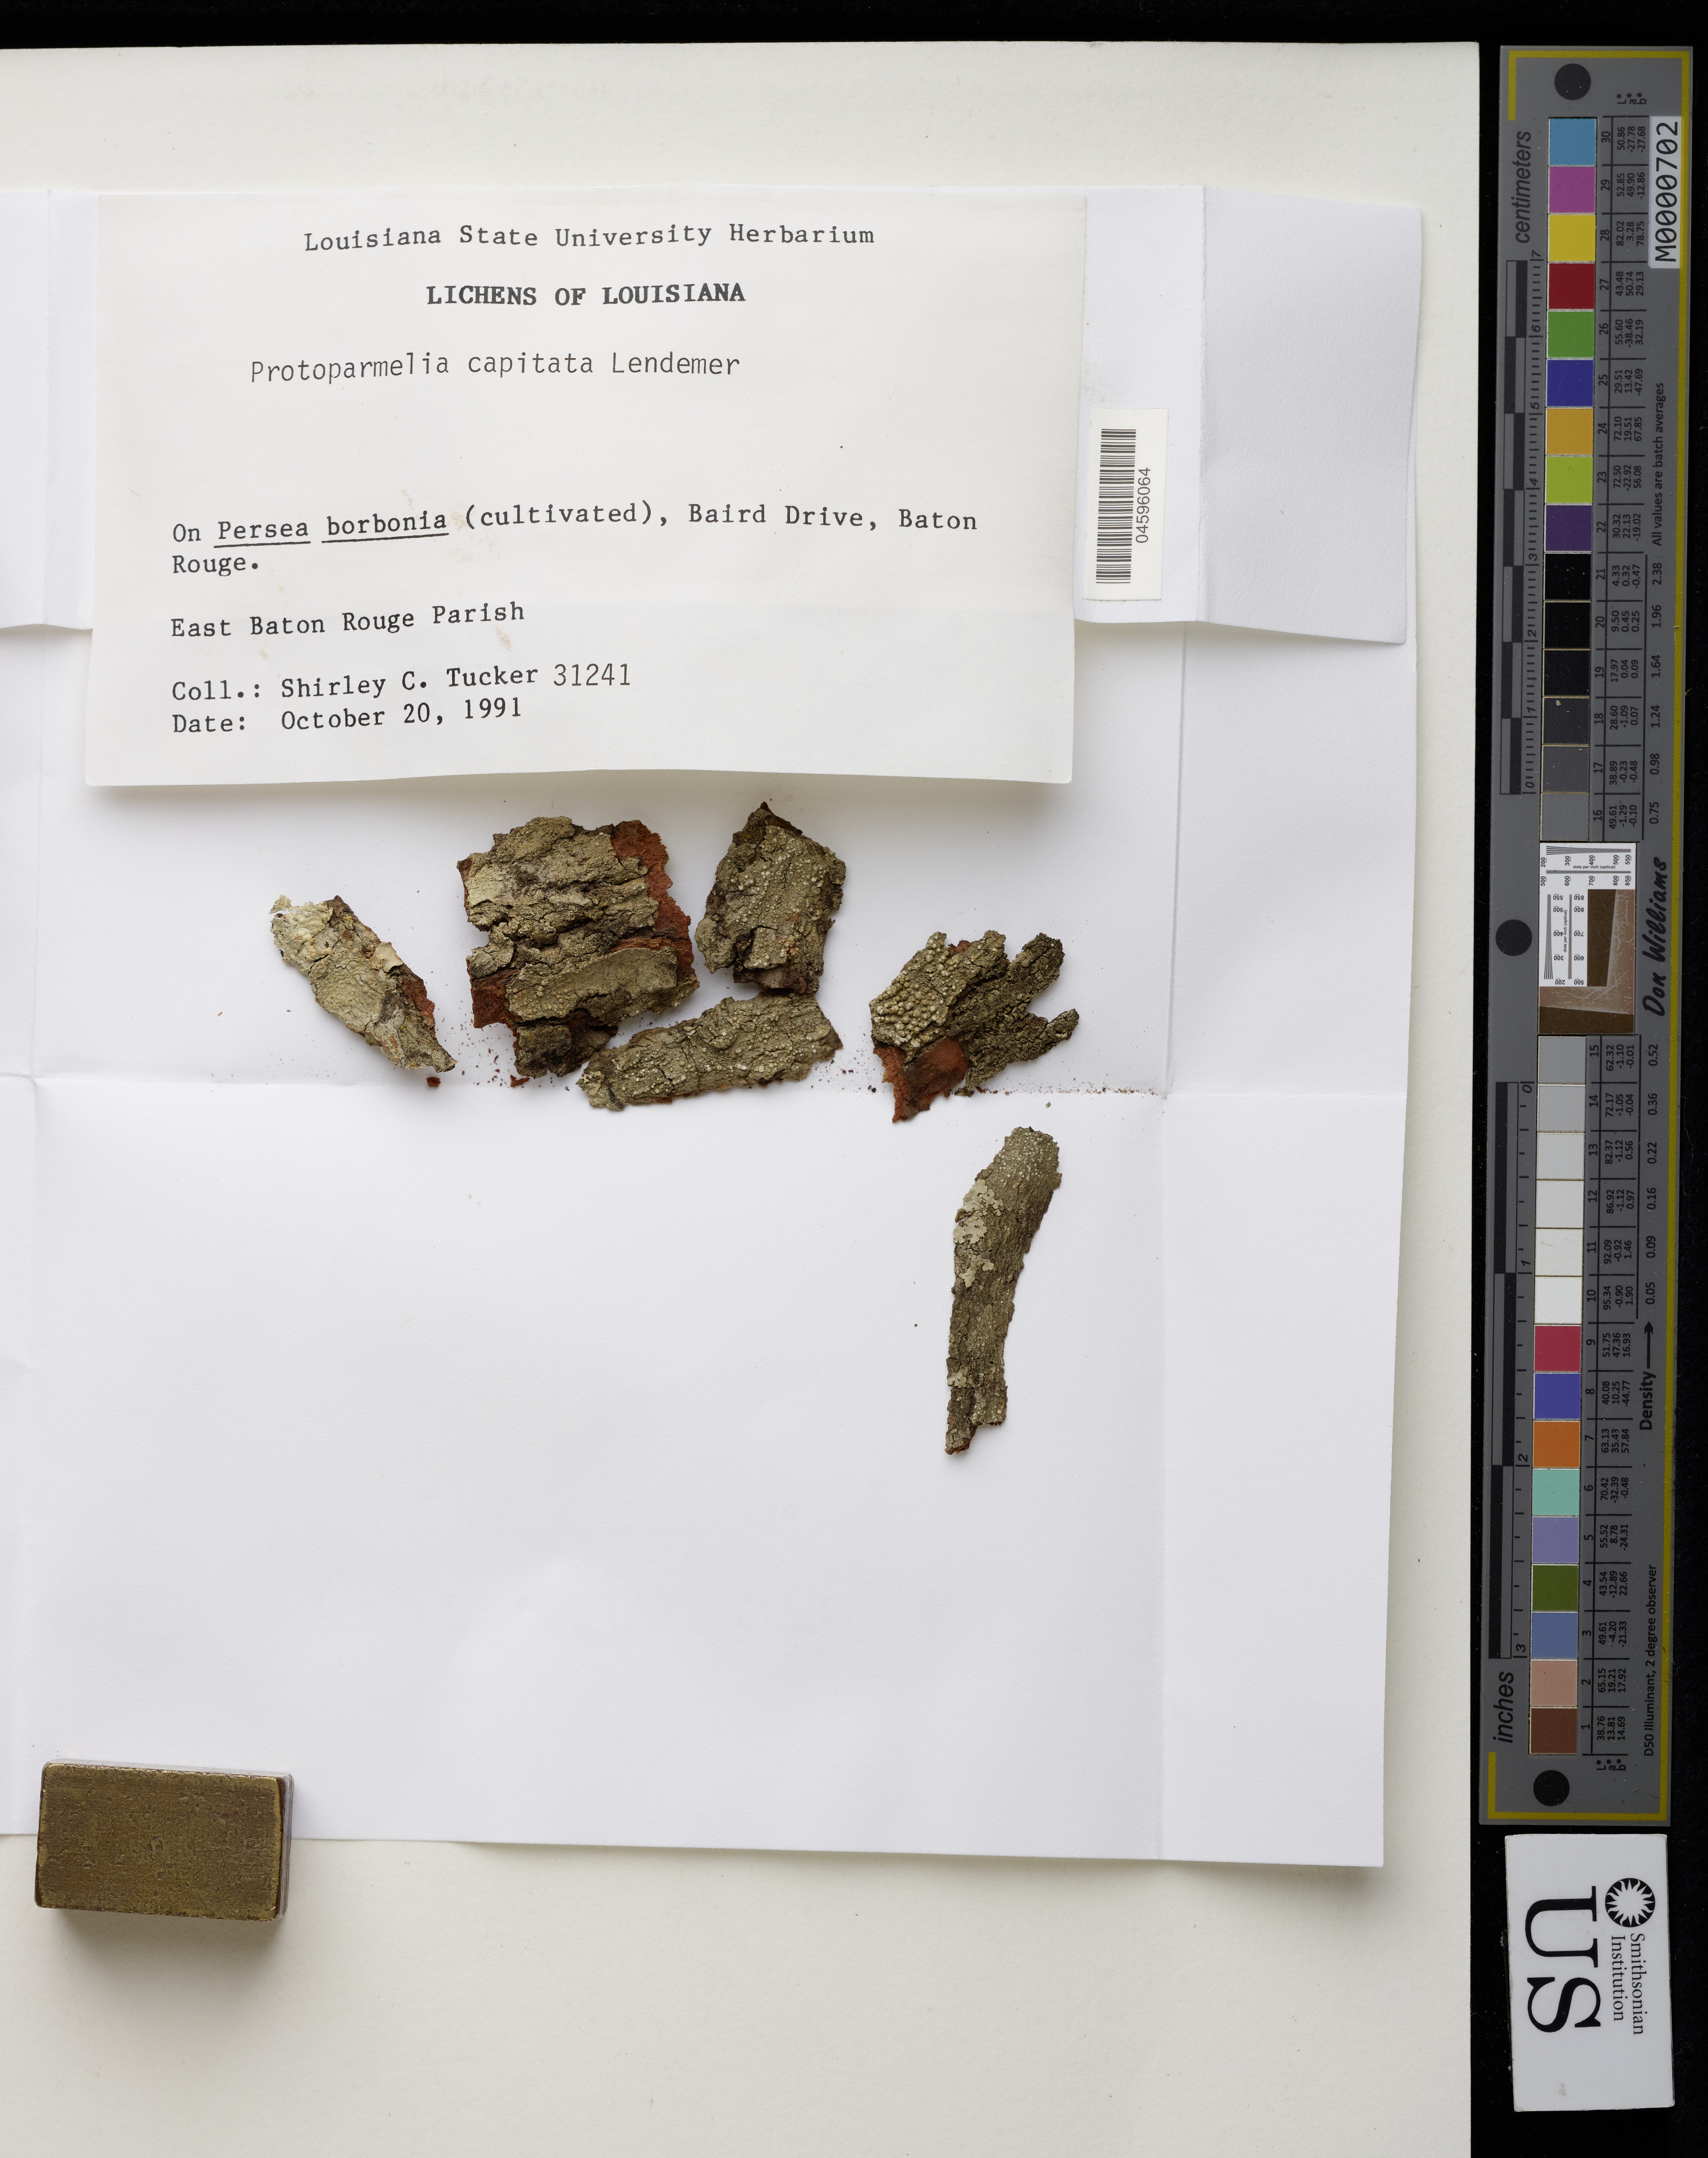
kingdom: Fungi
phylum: Ascomycota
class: Lecanoromycetes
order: Lecanorales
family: Parmeliaceae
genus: Protoparmelia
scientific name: Protoparmelia capitata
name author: Lendemer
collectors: S. Tucker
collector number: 31241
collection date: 1991-10-20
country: United States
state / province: Louisiana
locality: East Baton Rouge Parish.